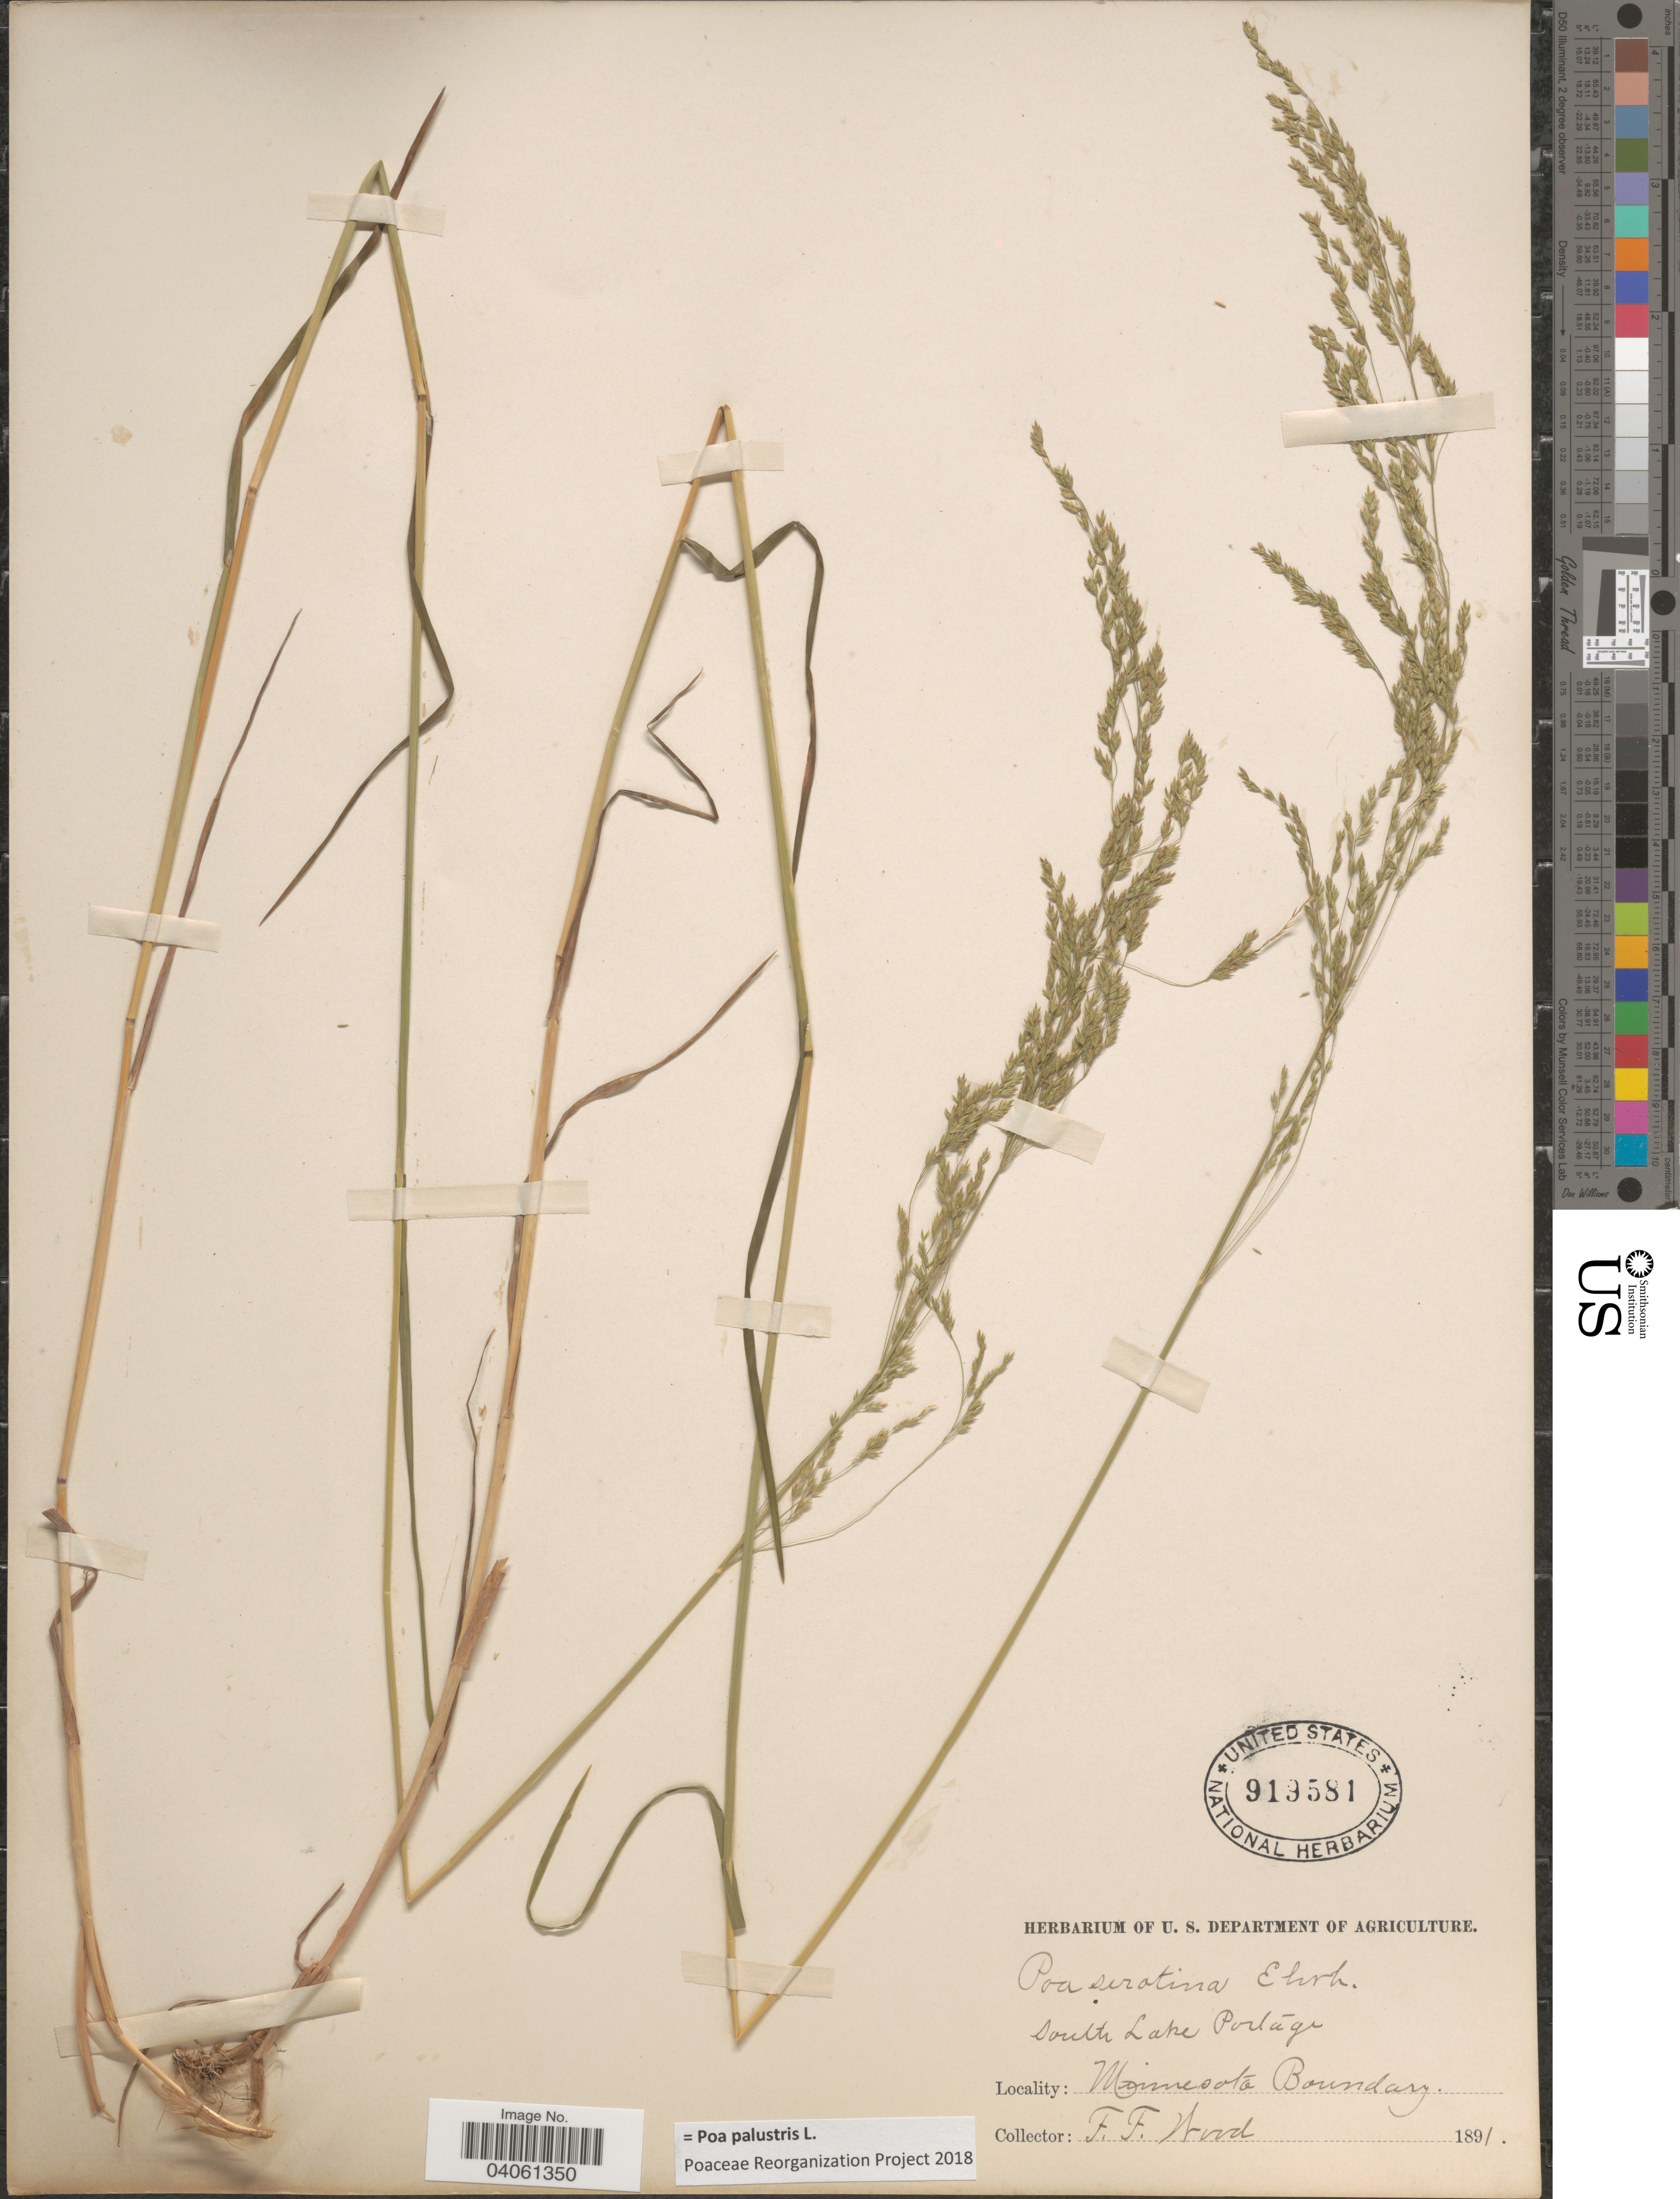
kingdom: Plantae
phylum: Tracheophyta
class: Liliopsida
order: Poales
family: Poaceae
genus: Poa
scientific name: Poa palustris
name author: L.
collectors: F. Wood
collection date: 1891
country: United States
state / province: Minnesota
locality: South lake Portage. Minnesota Boundary.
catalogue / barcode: US 919581